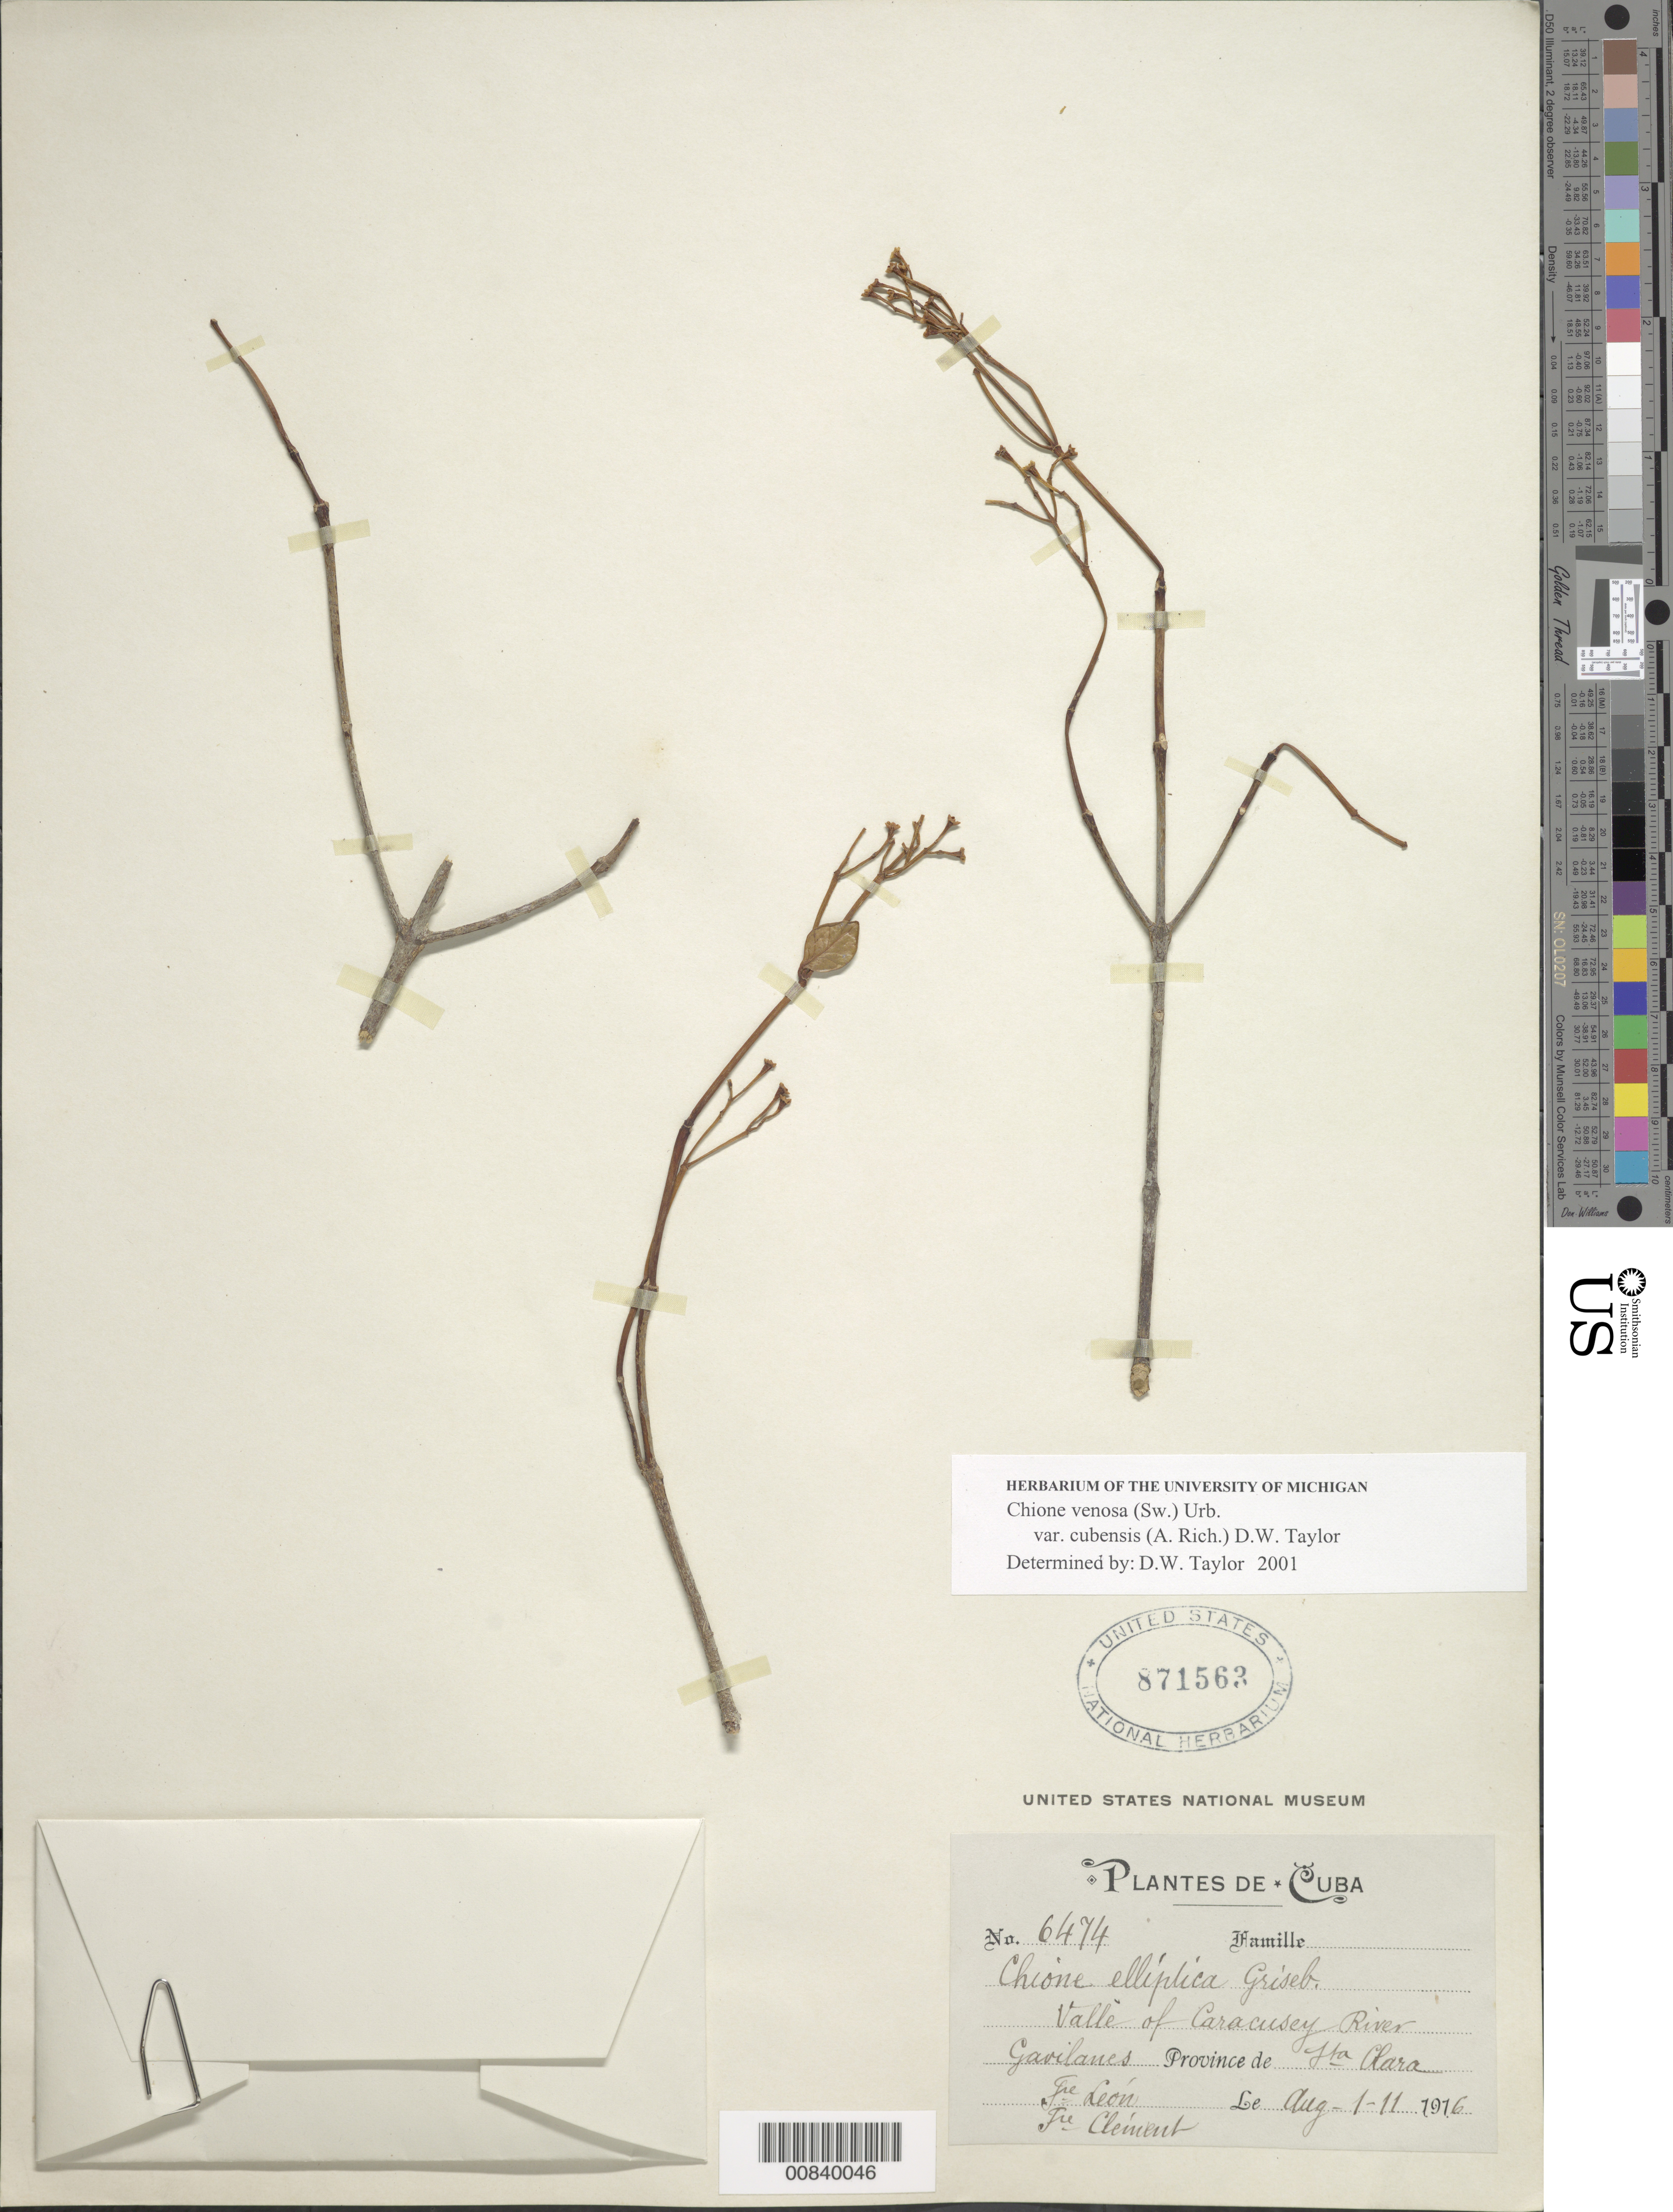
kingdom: Plantae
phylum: Tracheophyta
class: Magnoliopsida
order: Gentianales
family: Rubiaceae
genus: Chione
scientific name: Chione venosa var. cubensis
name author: (Sw.) Urb.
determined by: Taylor, D. W., (MICH), University of Michigan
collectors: Bro. León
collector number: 6474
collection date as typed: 01 Aug 1916 to 11 Aug 1916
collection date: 1916-08-01/1916-08-11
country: Cuba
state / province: Las Villas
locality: Valley of Caracusy River. Gavilanes.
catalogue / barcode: US 871563